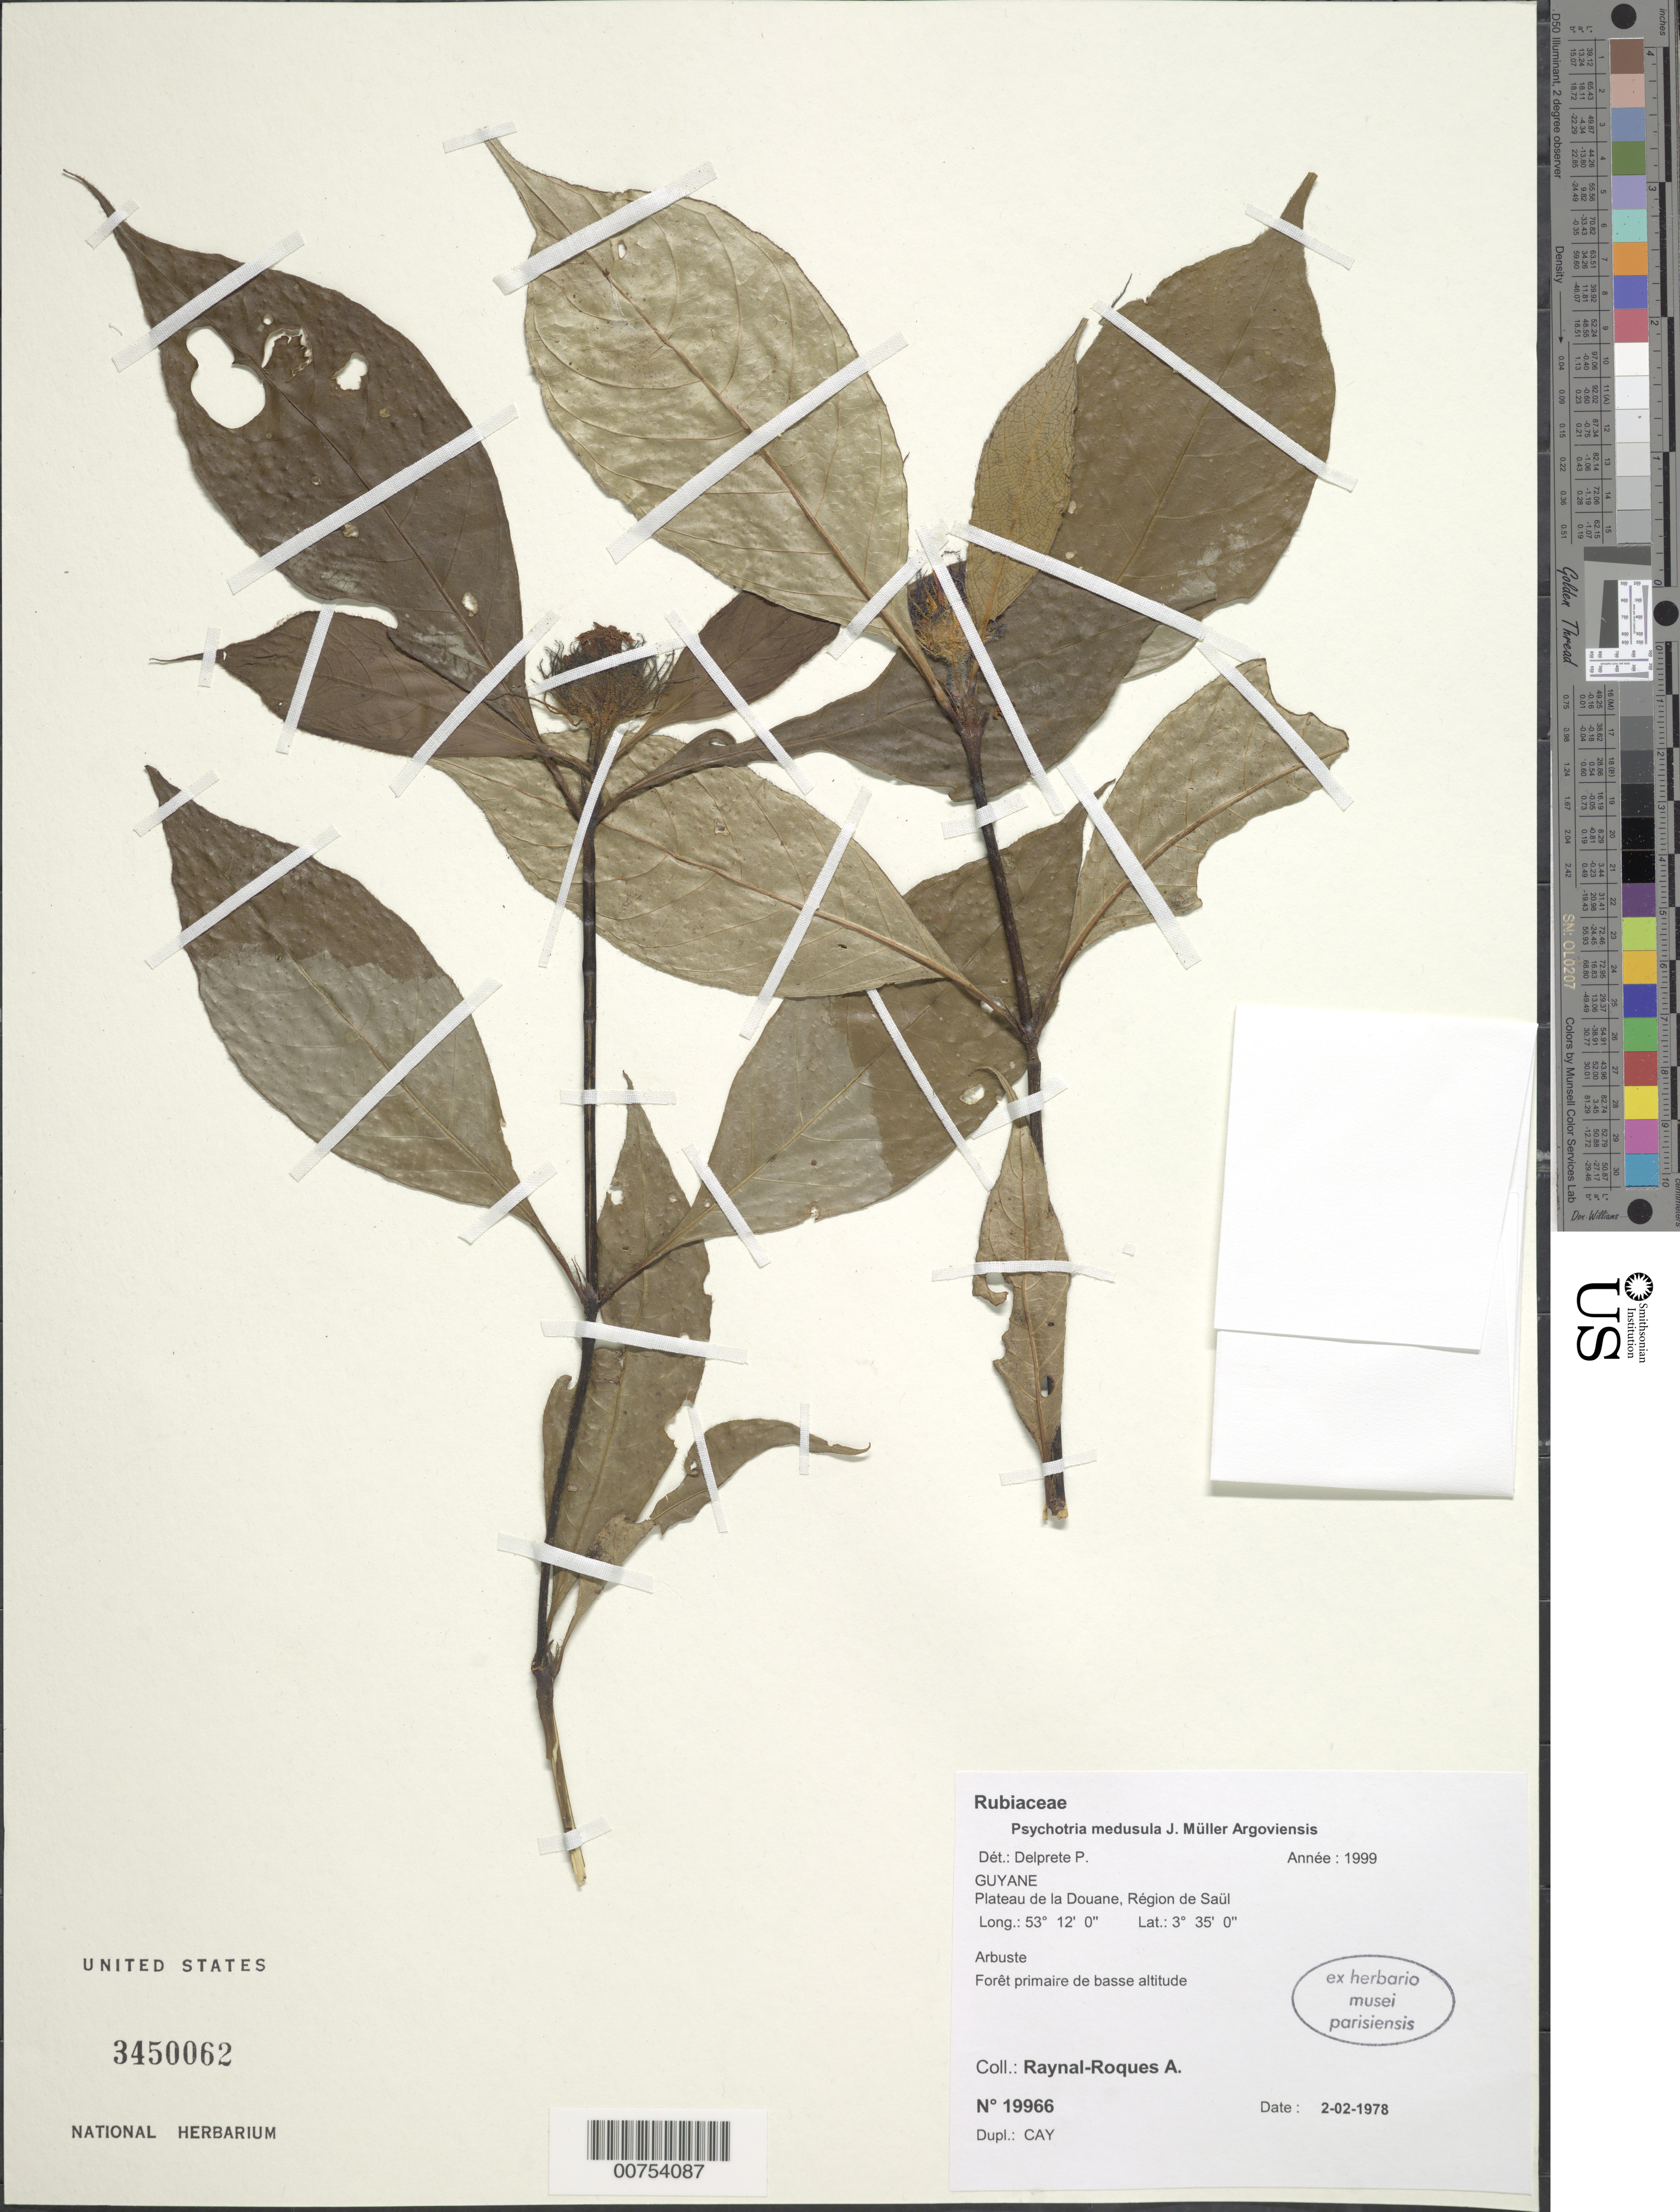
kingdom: Plantae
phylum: Tracheophyta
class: Magnoliopsida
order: Gentianales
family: Rubiaceae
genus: Palicourea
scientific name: Palicourea glabra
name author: (Aubl.) Delprete & J.H. Kirkbr.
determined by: Kirkbride, J. H., Jr.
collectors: A. M. Raynal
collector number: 19966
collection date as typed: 2-Feb-78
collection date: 1978-02-02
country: French Guiana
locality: Saül, Plateau de la Douane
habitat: Low primary forest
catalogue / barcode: US 3450062